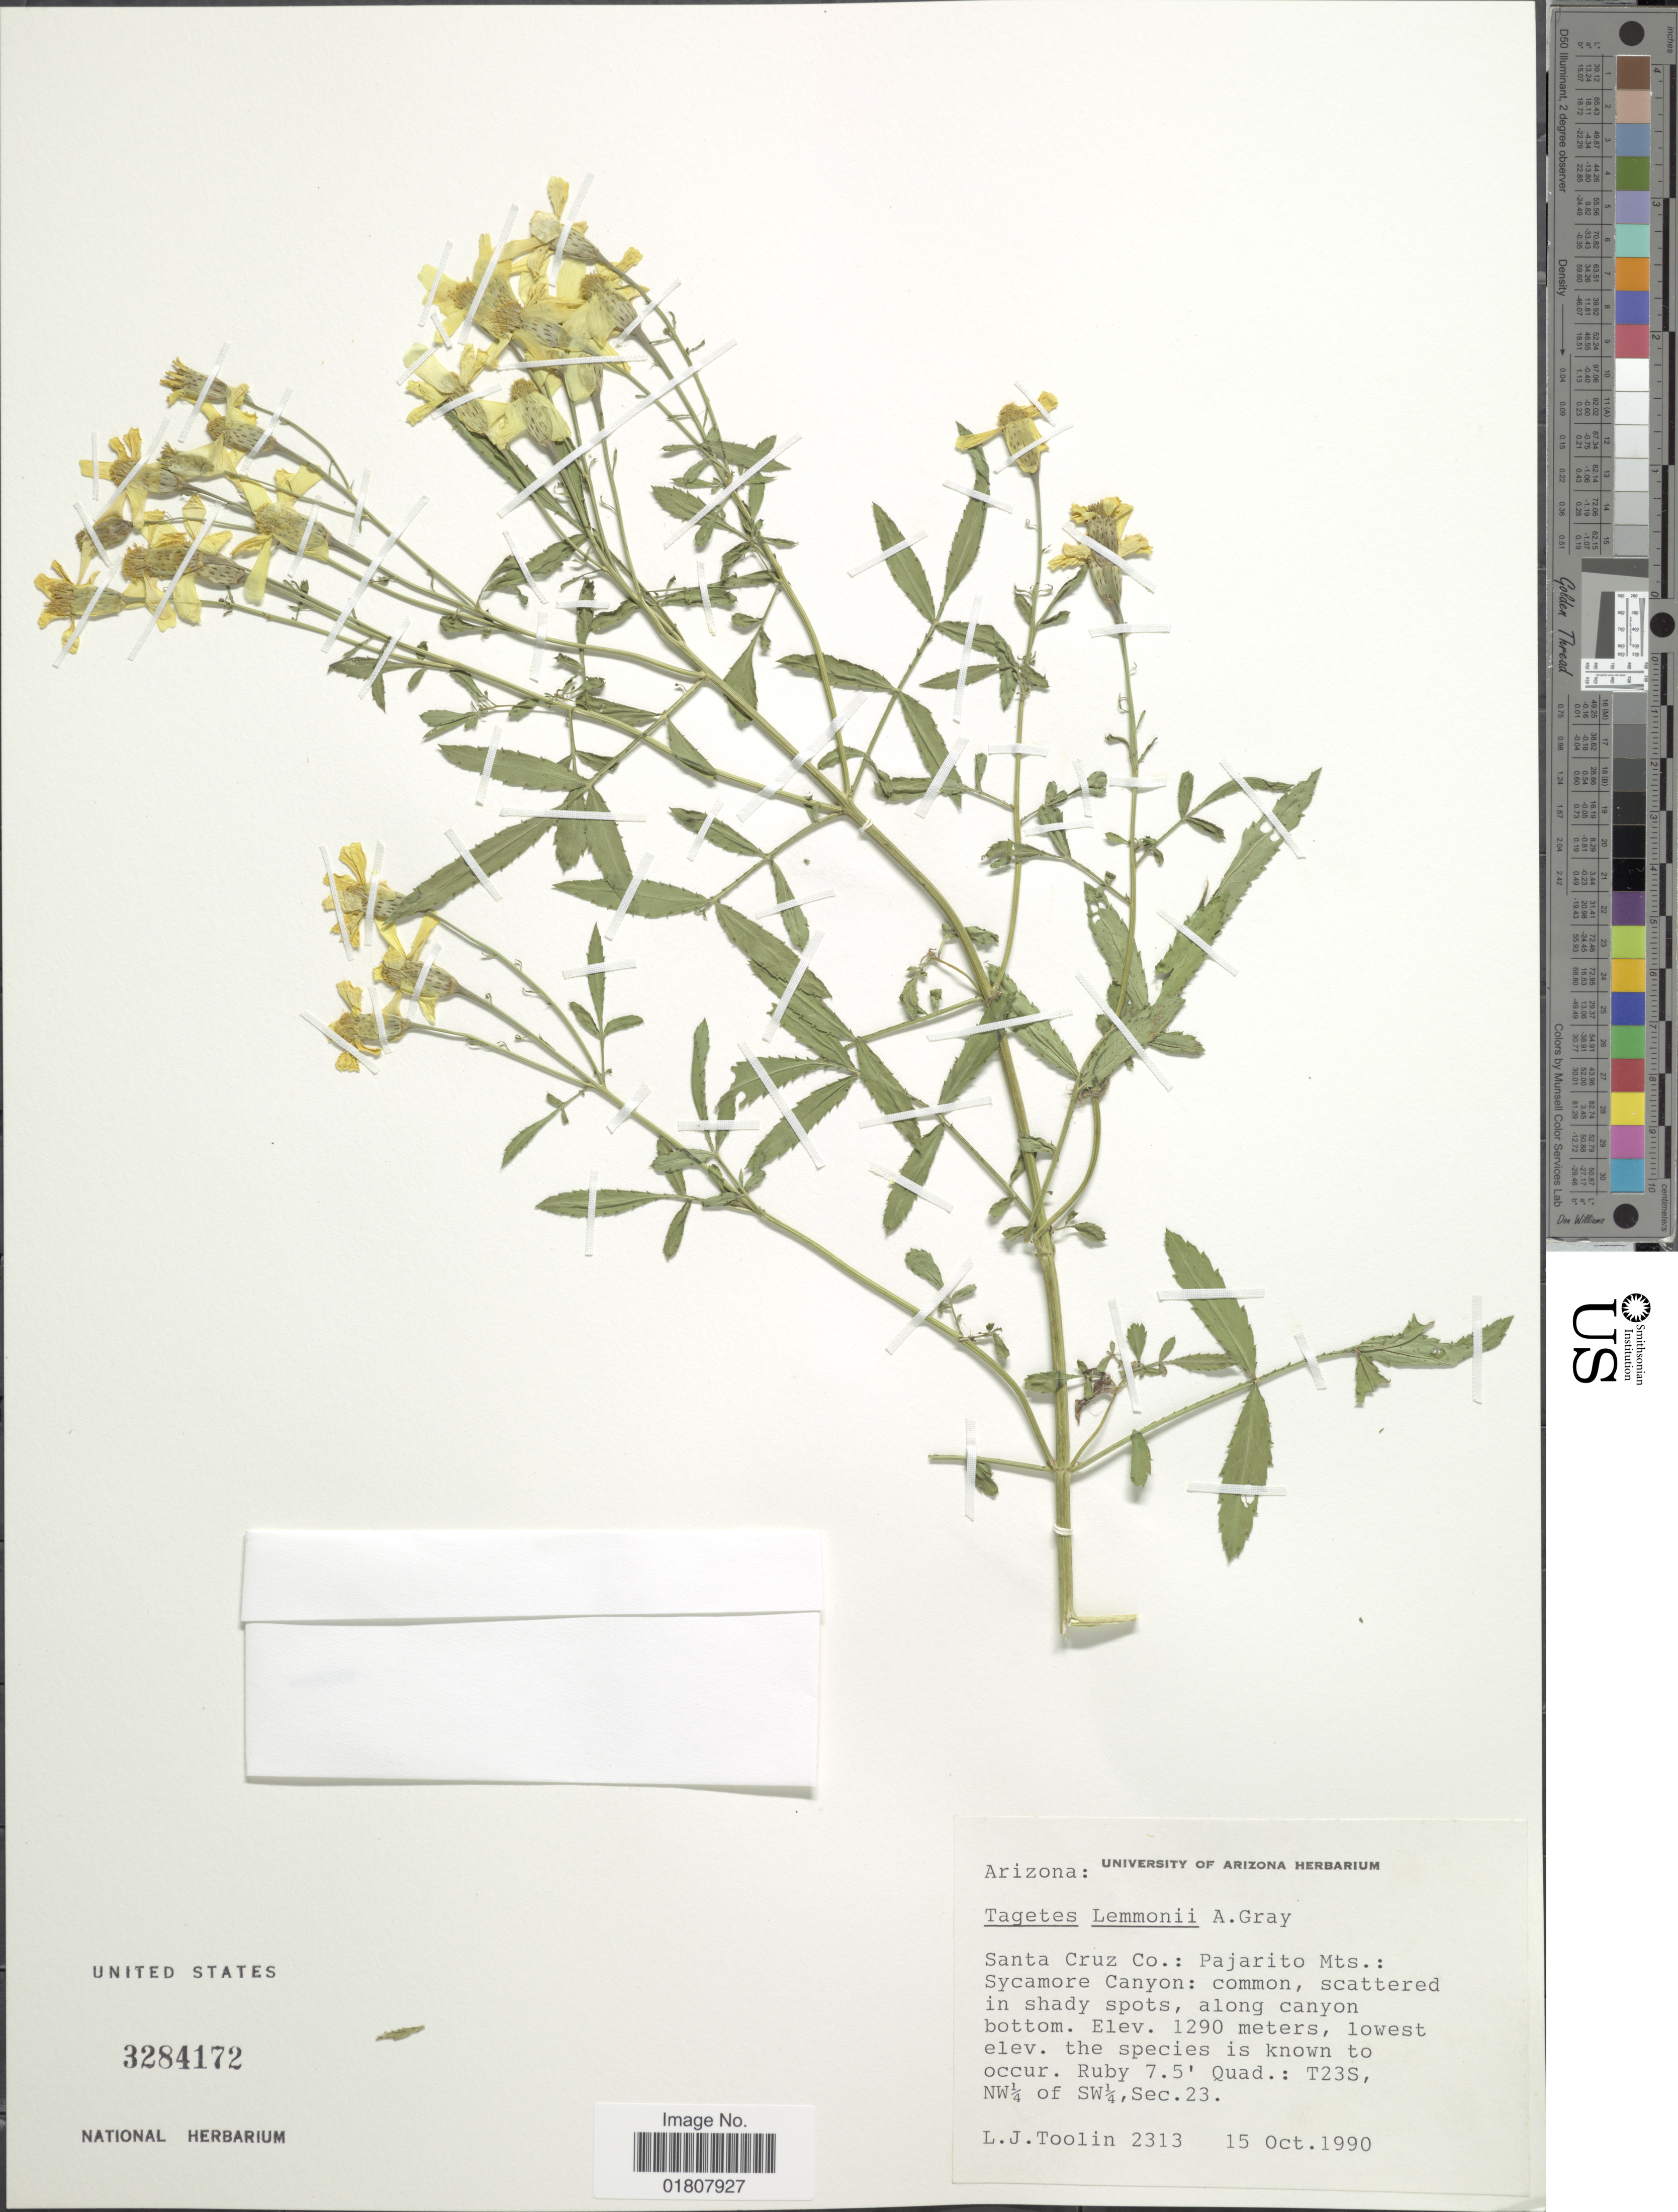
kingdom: Plantae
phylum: Tracheophyta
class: Magnoliopsida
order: Asterales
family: Asteraceae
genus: Tagetes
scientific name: Tagetes lemmonii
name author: A. Gray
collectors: L. J. Toolin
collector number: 2313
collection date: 1990-10-15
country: United States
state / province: Arizona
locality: Santa Cruz Co., Pajarito Mts., Sycamore Canyon, T23S, NW1/4 of SW1/4, Sec23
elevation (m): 1290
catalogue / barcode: US 3284172